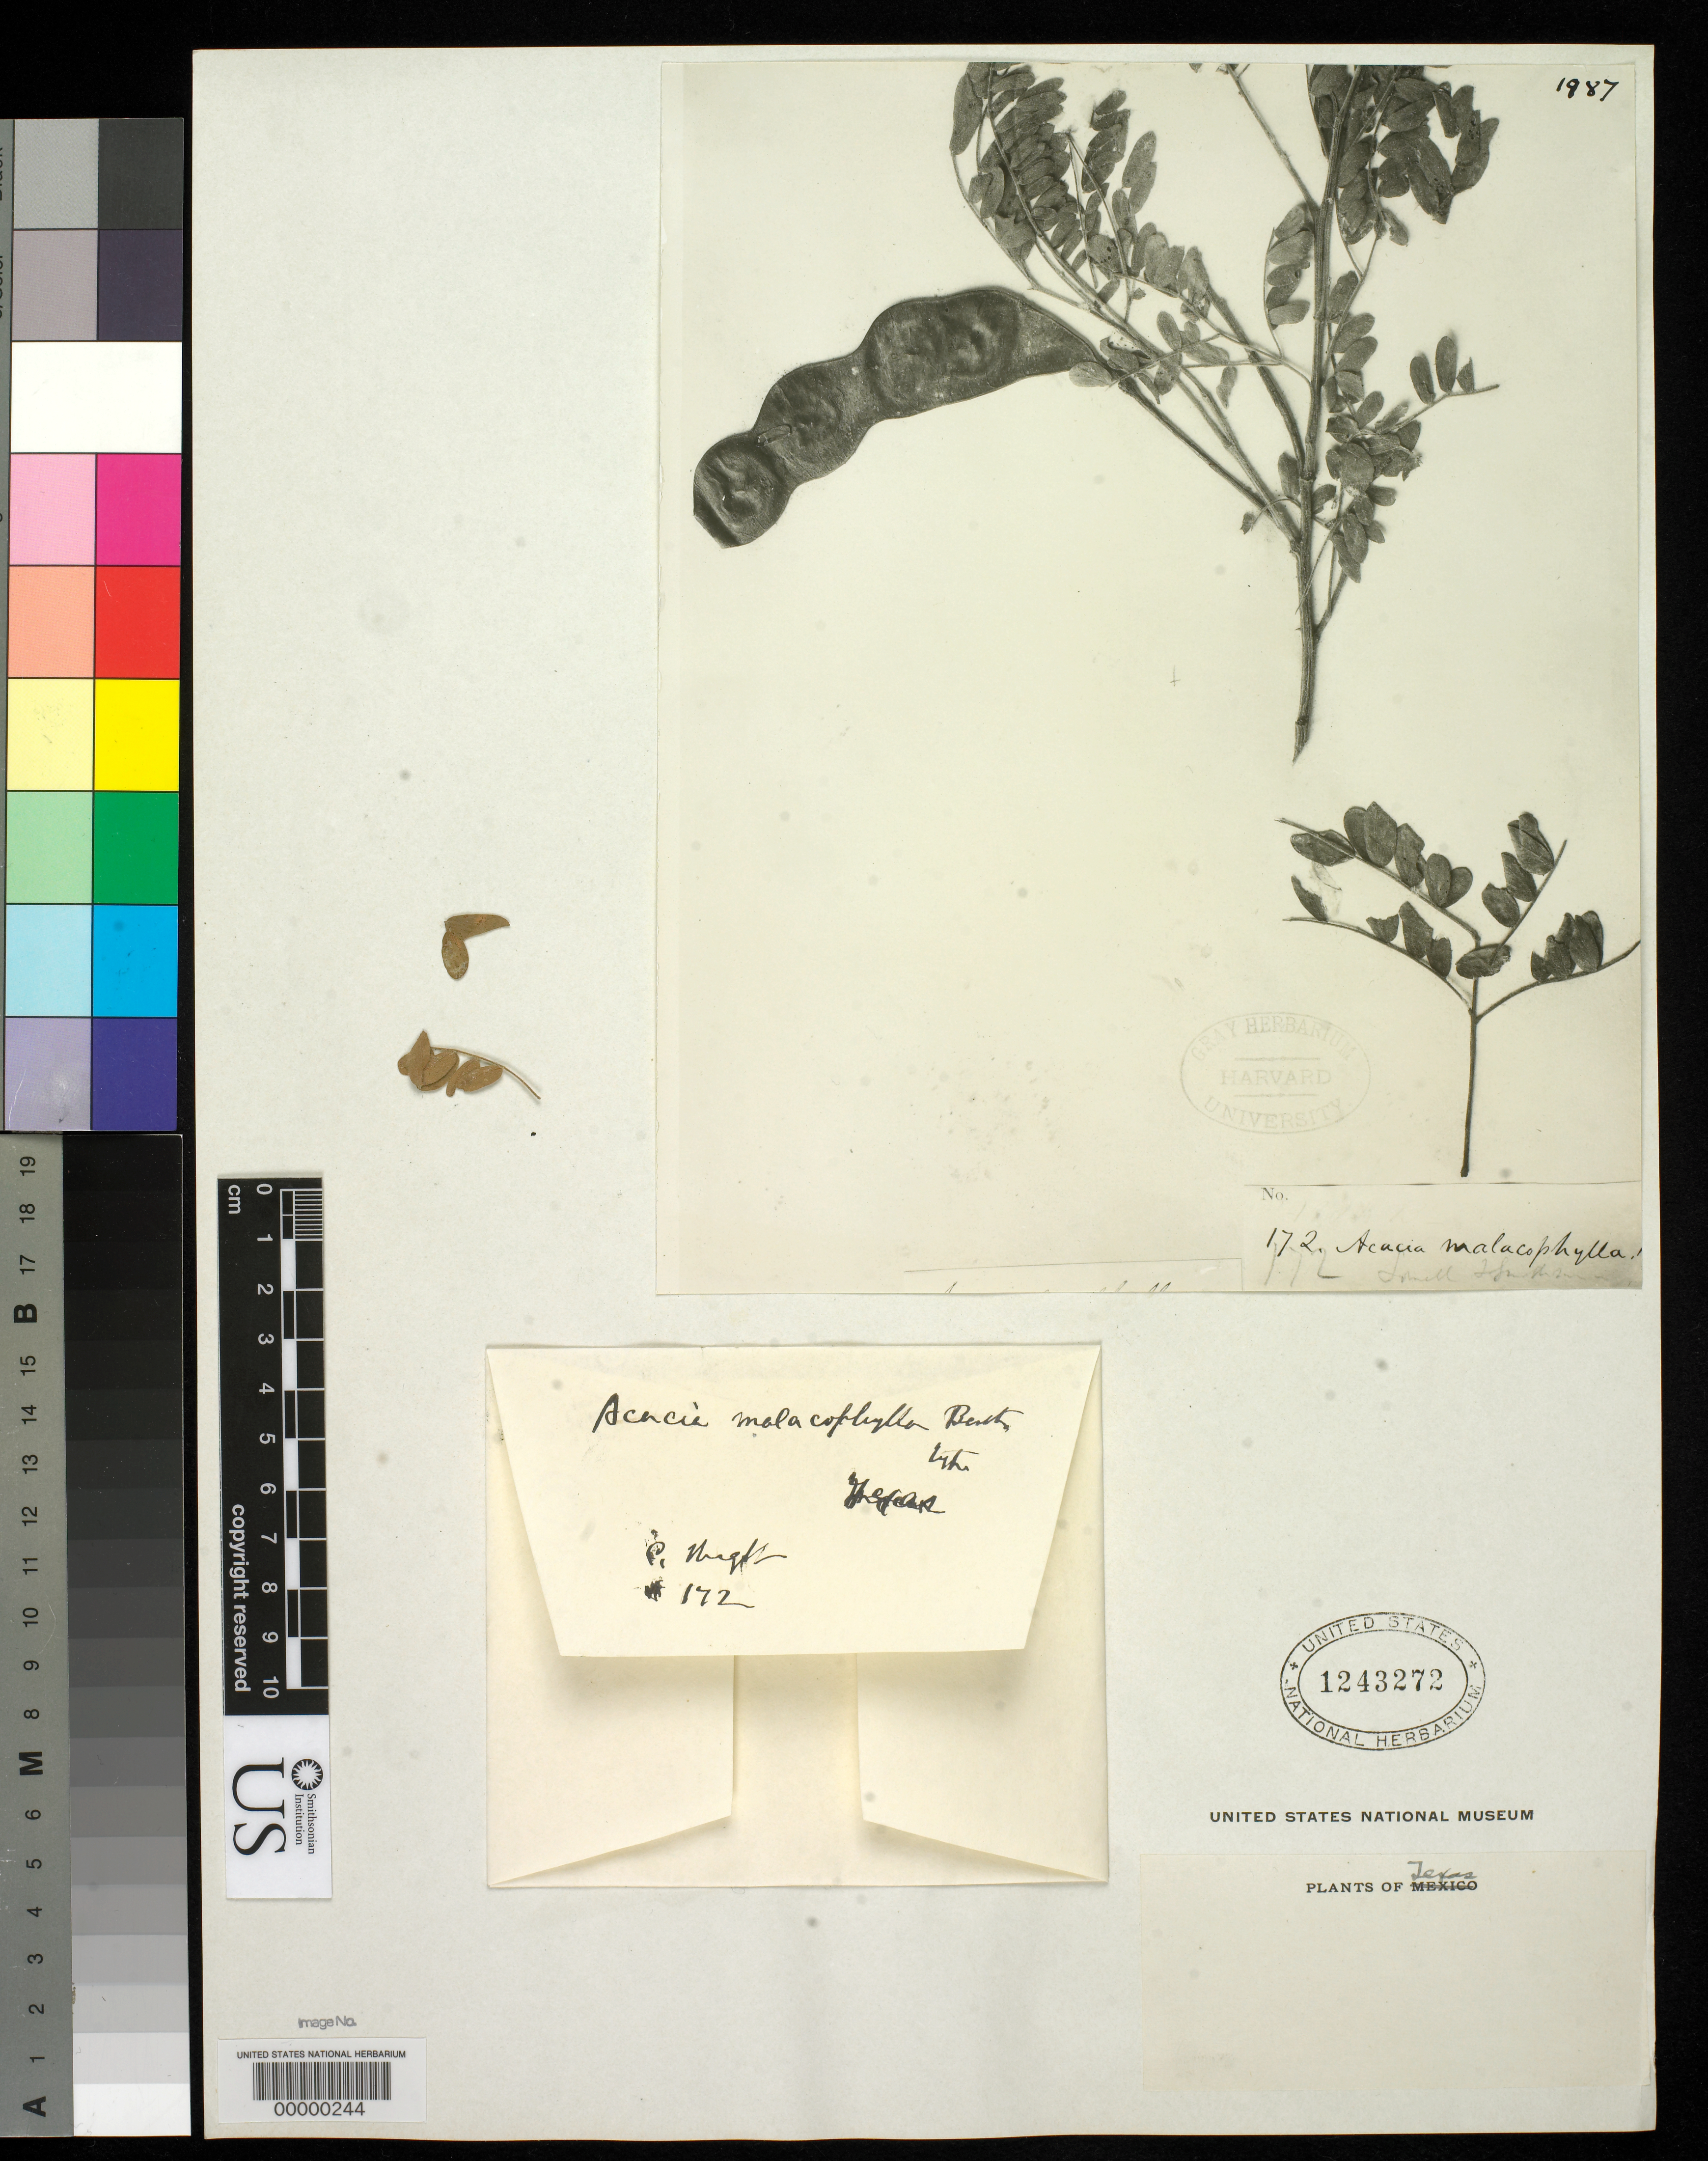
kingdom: Plantae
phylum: Tracheophyta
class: Magnoliopsida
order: Fabales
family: Fabaceae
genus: Acacia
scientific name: Acacia malacophylla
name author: Benth. in A. Gray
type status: Type Material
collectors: C. Wright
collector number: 172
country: United States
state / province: Texas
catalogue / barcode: US 1243272